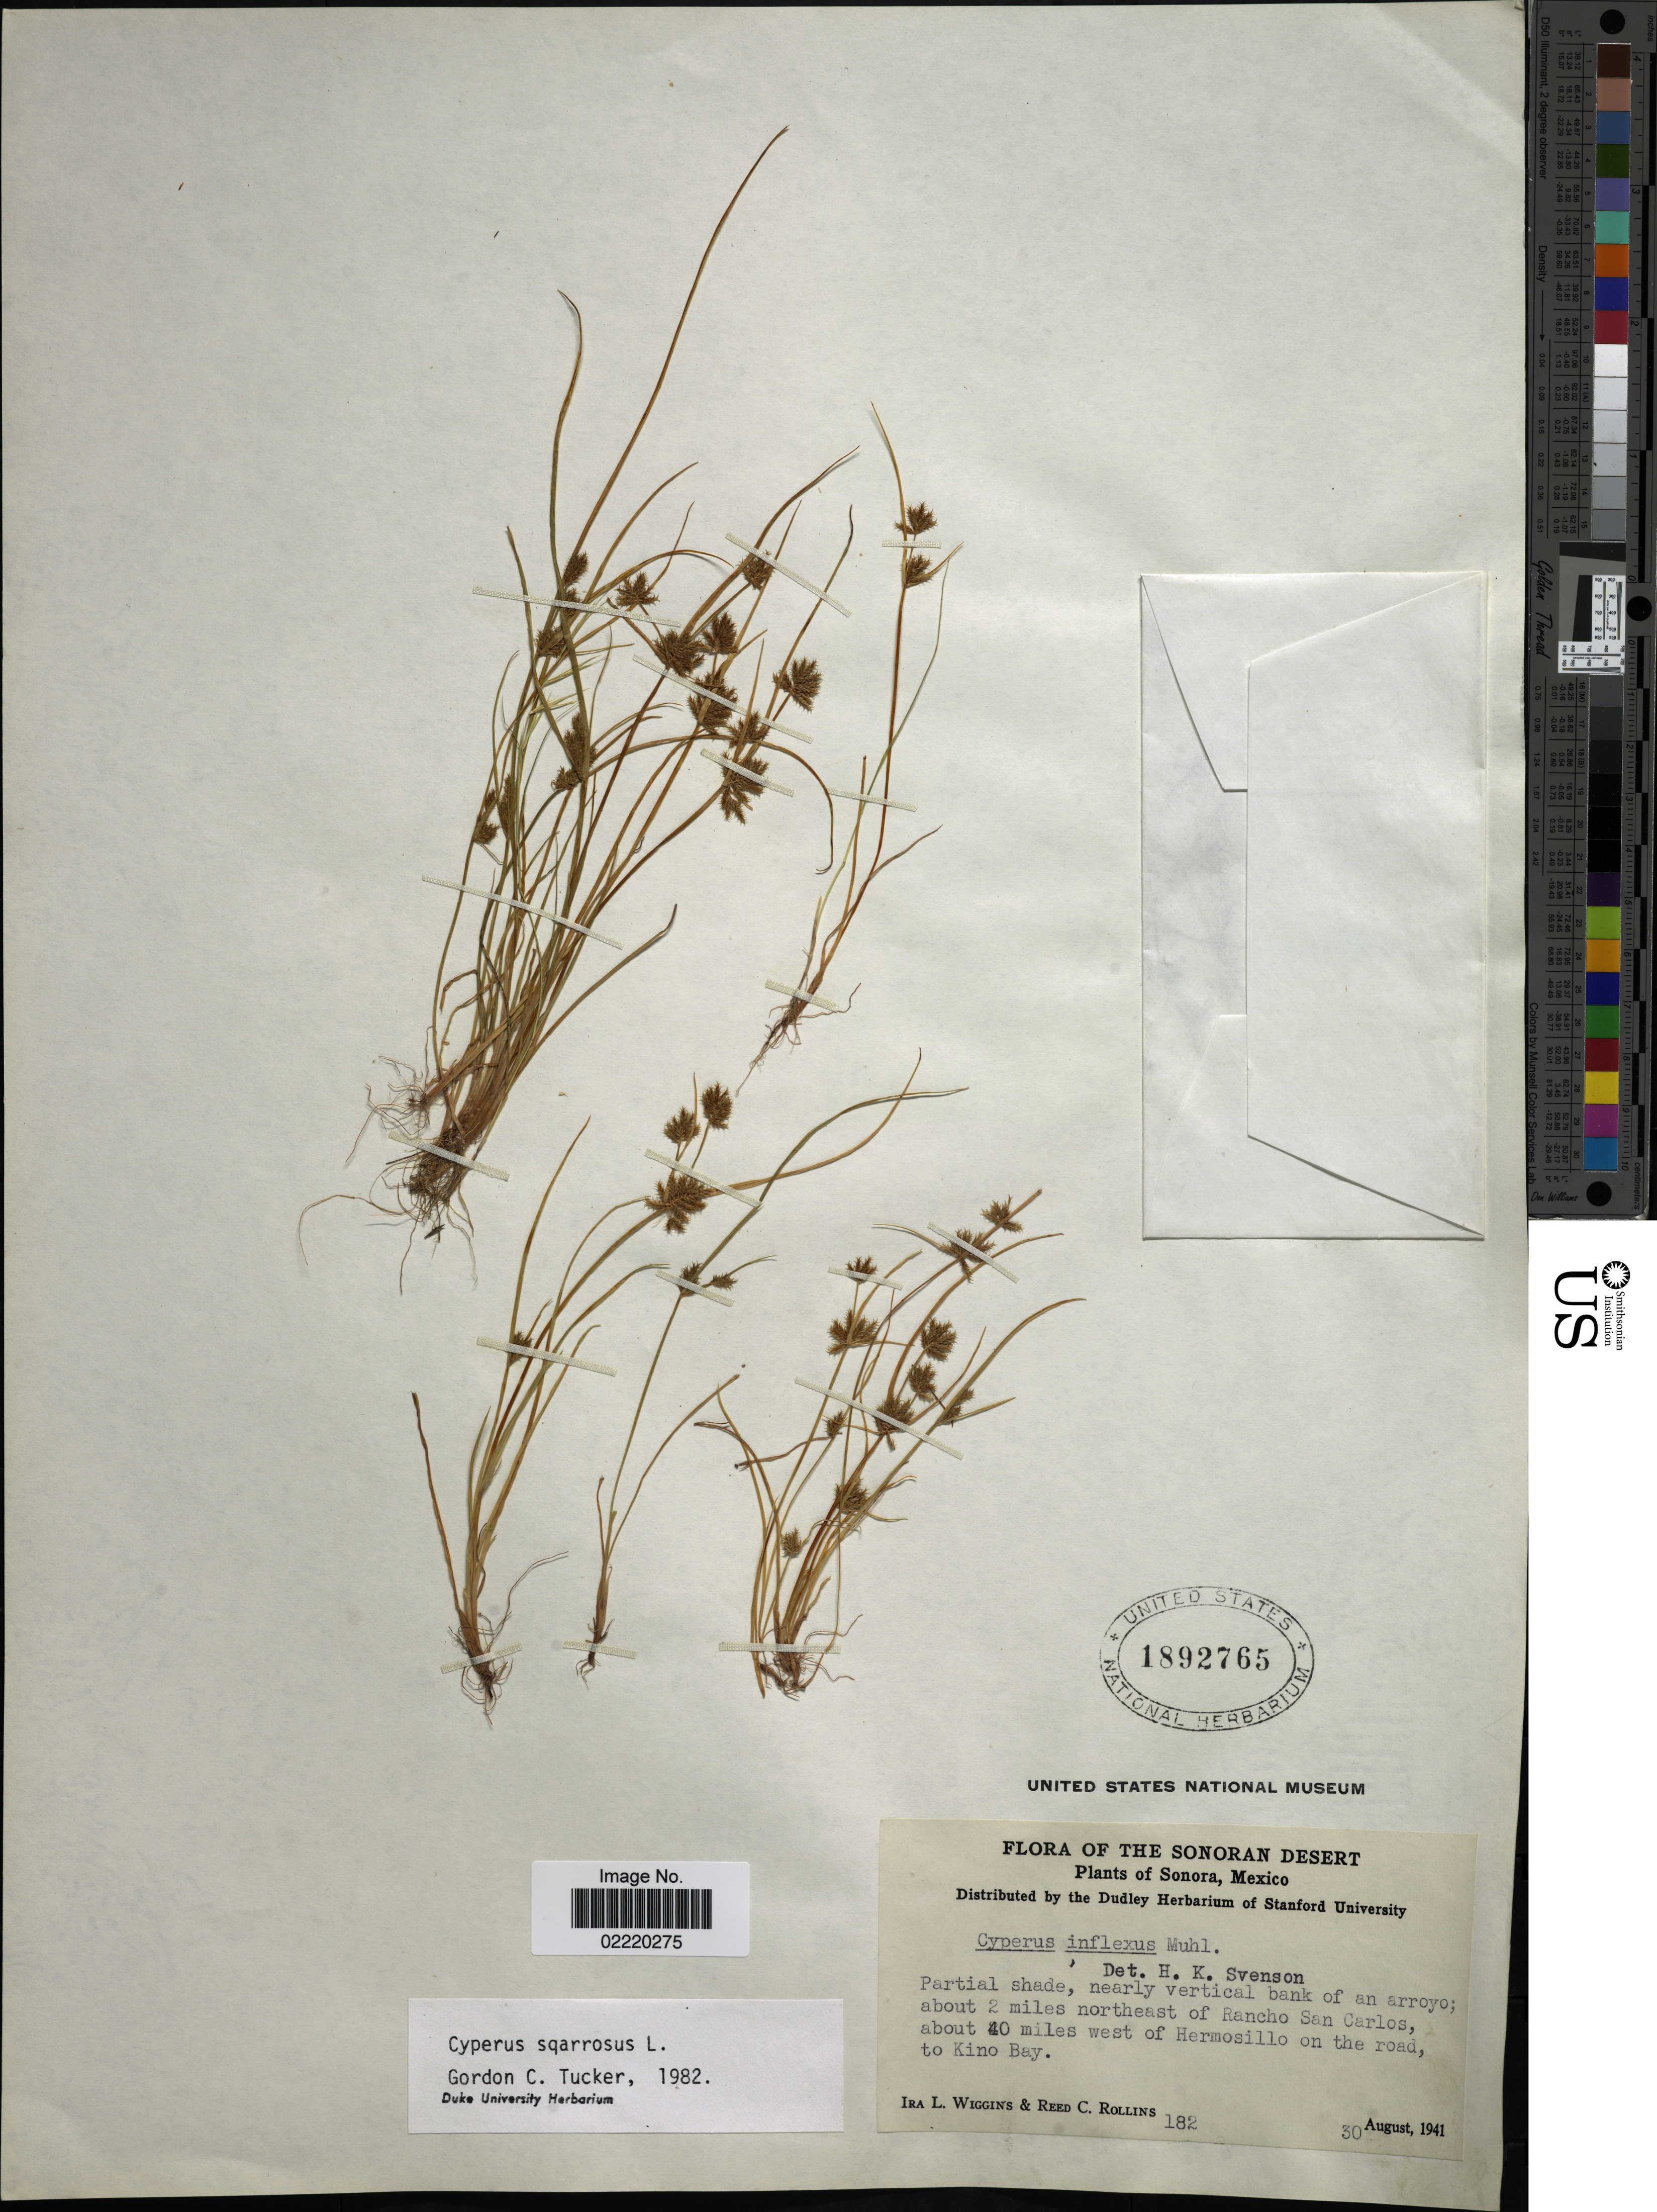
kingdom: Plantae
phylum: Tracheophyta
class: Liliopsida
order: Poales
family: Cyperaceae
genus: Cyperus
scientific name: Cyperus squarrosus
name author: L.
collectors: I. L. Wiggins & R. C. Rollins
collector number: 182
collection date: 1941-08-30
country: Mexico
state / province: Sonora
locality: The Sonoran Desert, partial shade, nearly vertical bank of an arroyo; about 2 miles northeast of Rancho San Carlos, about 40 miles west of Hermosillo on the road to Kino Bay.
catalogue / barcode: US 1892765